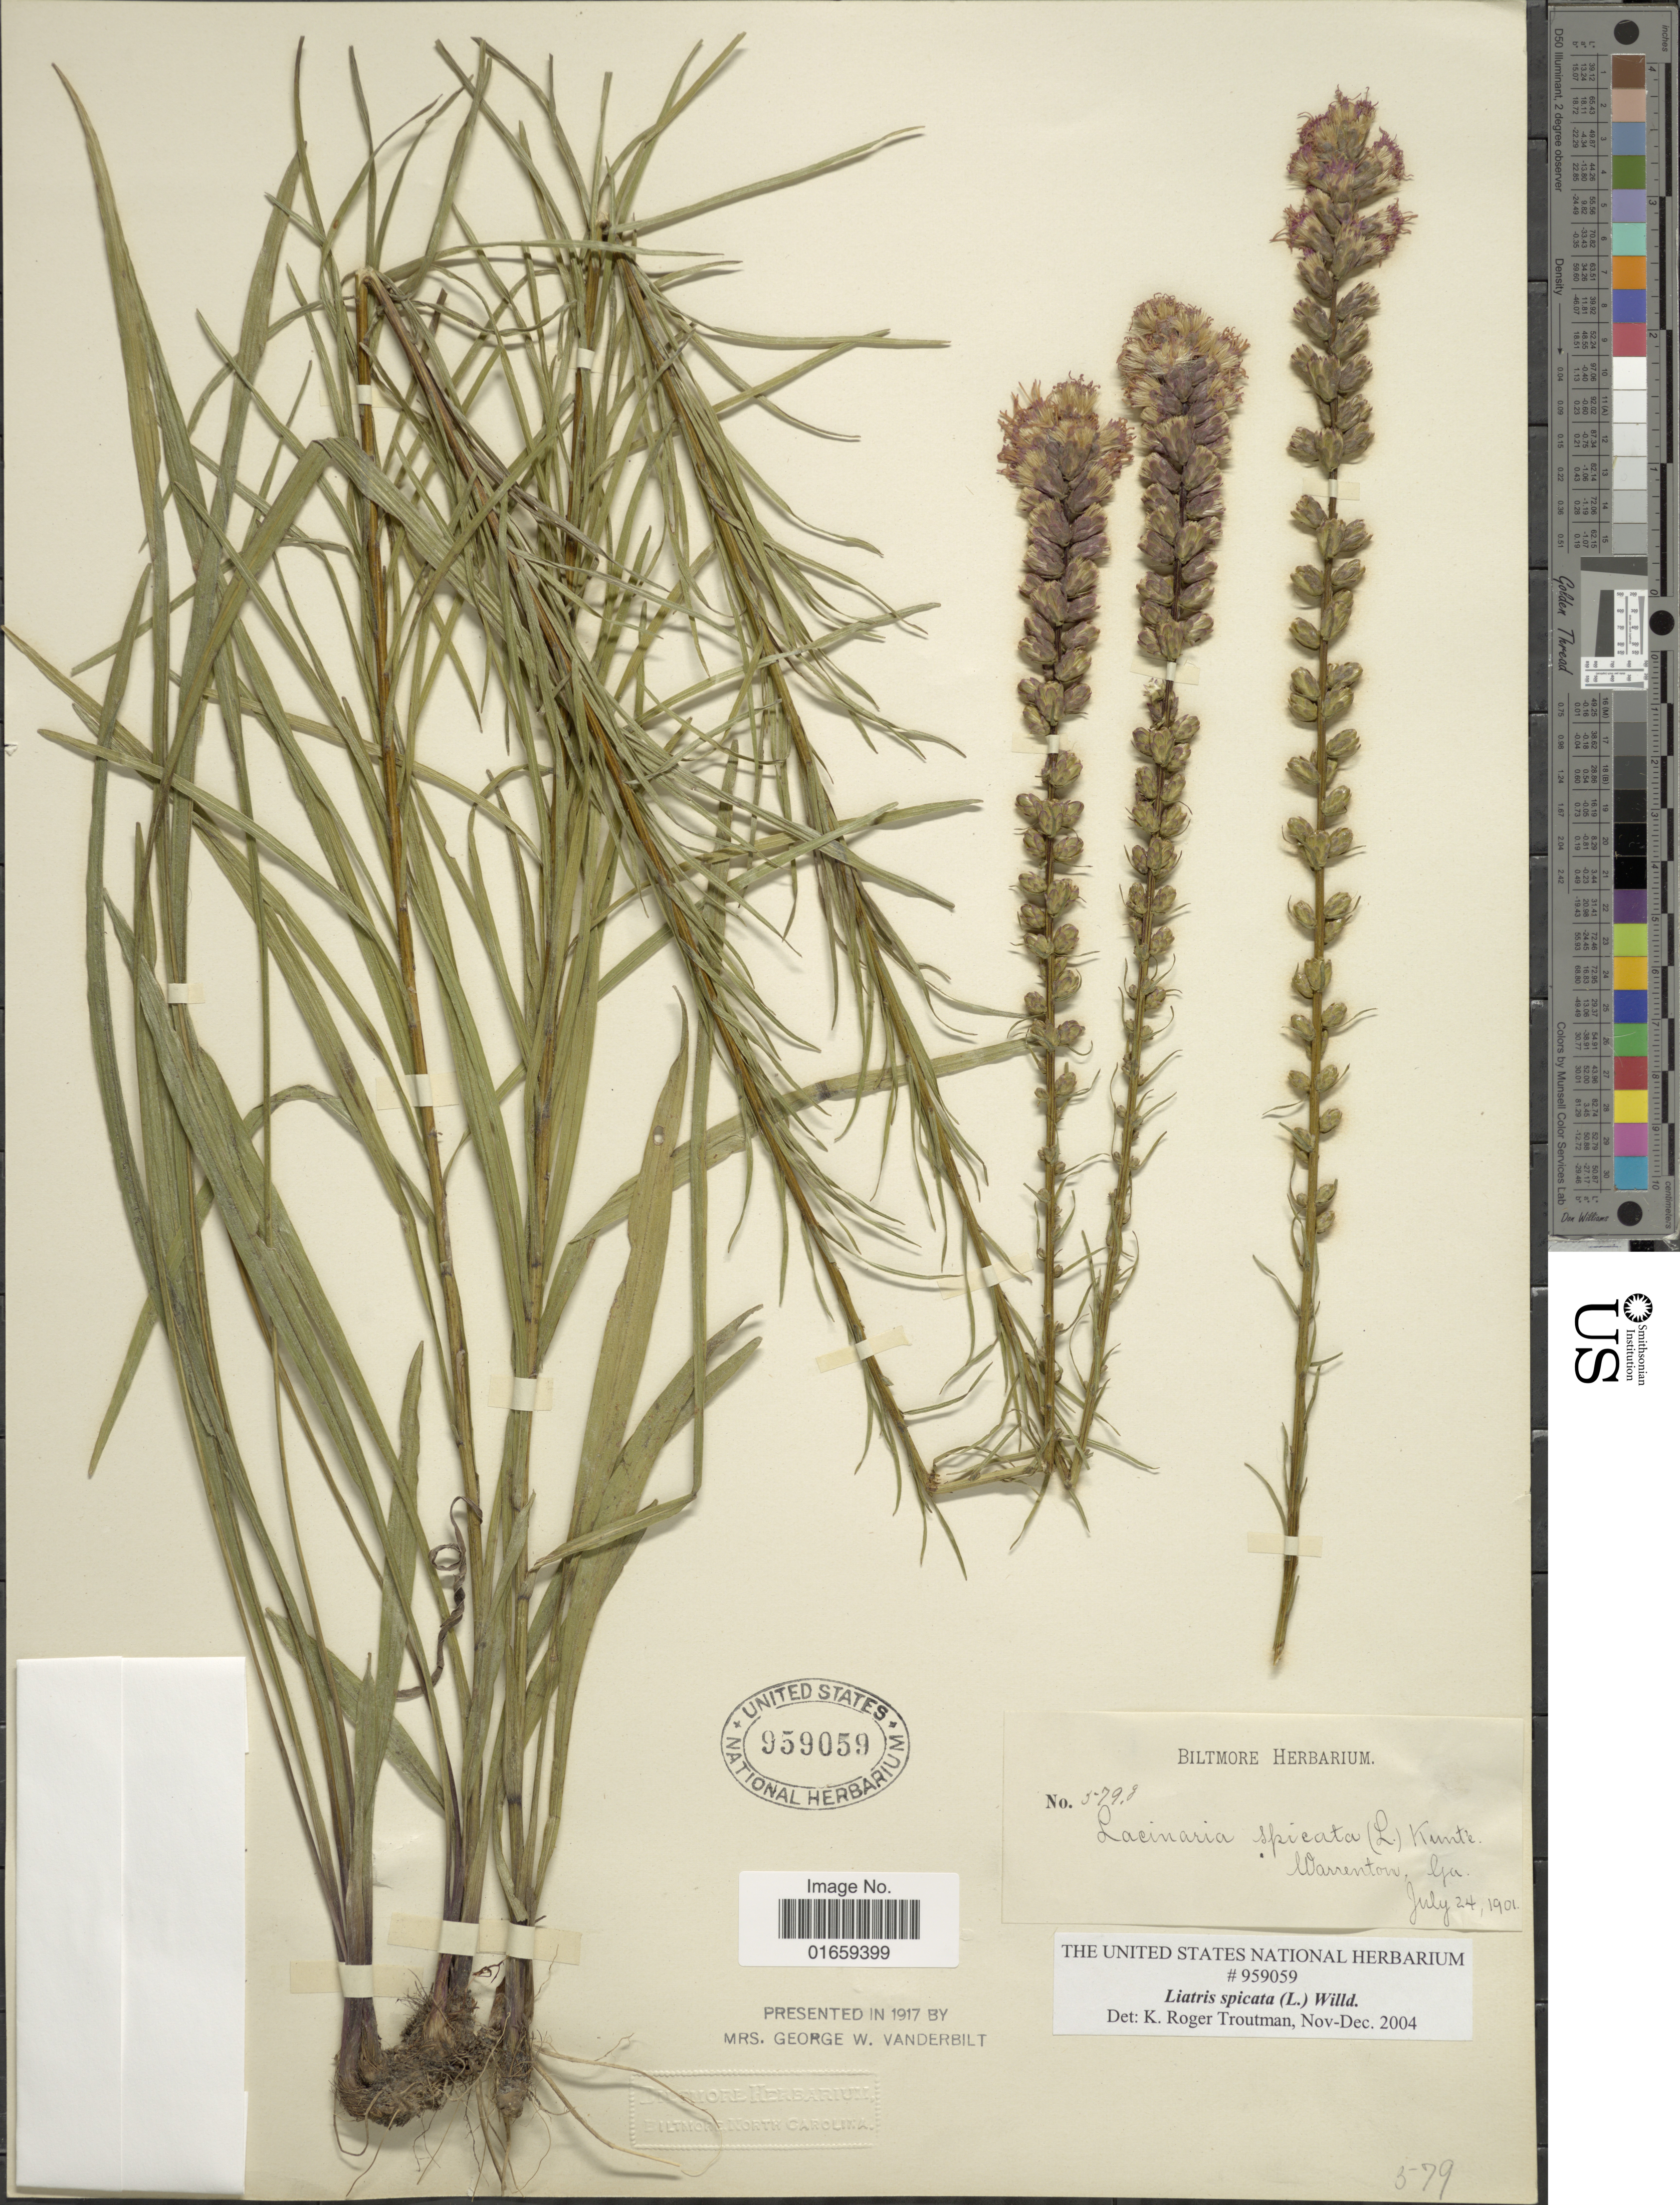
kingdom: Plantae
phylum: Tracheophyta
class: Magnoliopsida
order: Asterales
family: Asteraceae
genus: Liatris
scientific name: Liatris spicata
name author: (L.) Willd.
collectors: ex herb. Biltmore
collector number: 579g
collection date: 1901-07-24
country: United States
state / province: Georgia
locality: Warrenton, Ga.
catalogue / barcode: US 959059